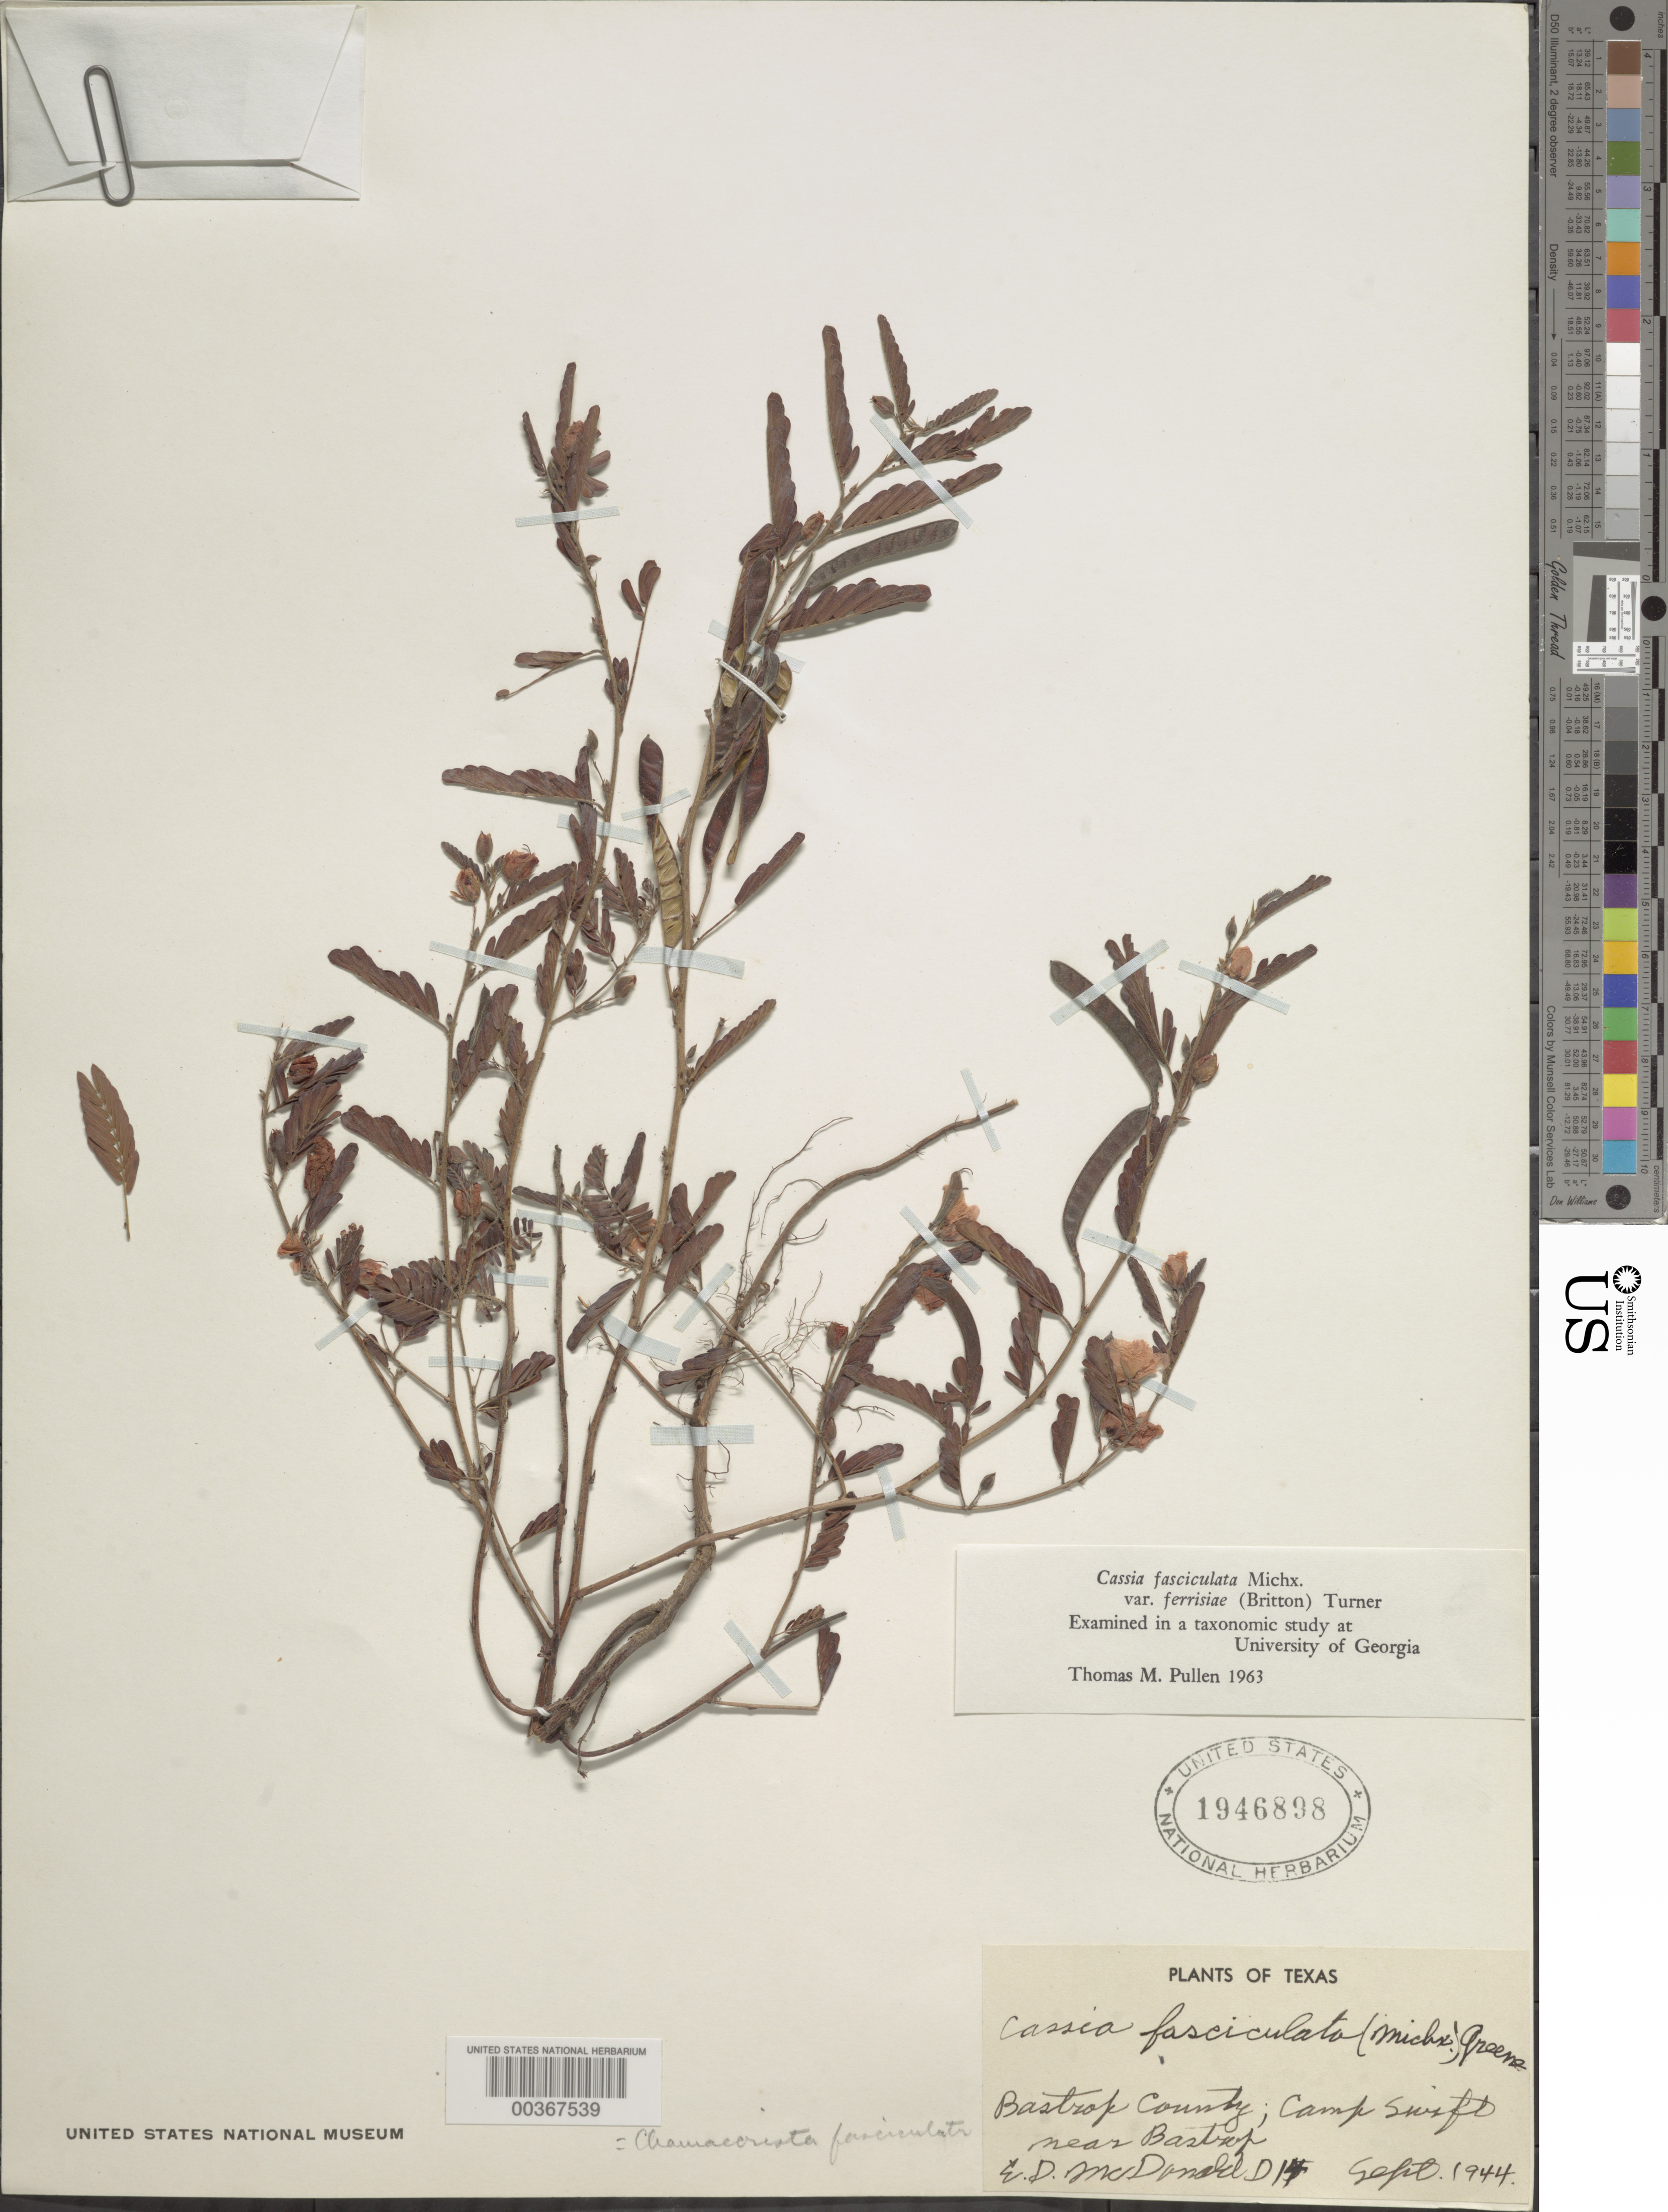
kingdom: Plantae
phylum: Tracheophyta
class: Magnoliopsida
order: Fabales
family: Fabaceae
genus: Chamaecrista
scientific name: Chamaecrista fasciculata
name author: (Michx.) Greene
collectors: E. D. McDonald Jr.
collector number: D14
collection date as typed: Sep 1944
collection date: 1944-09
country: United States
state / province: Texas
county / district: Bastrop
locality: Camp swift near bastrop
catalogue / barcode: US 1946898